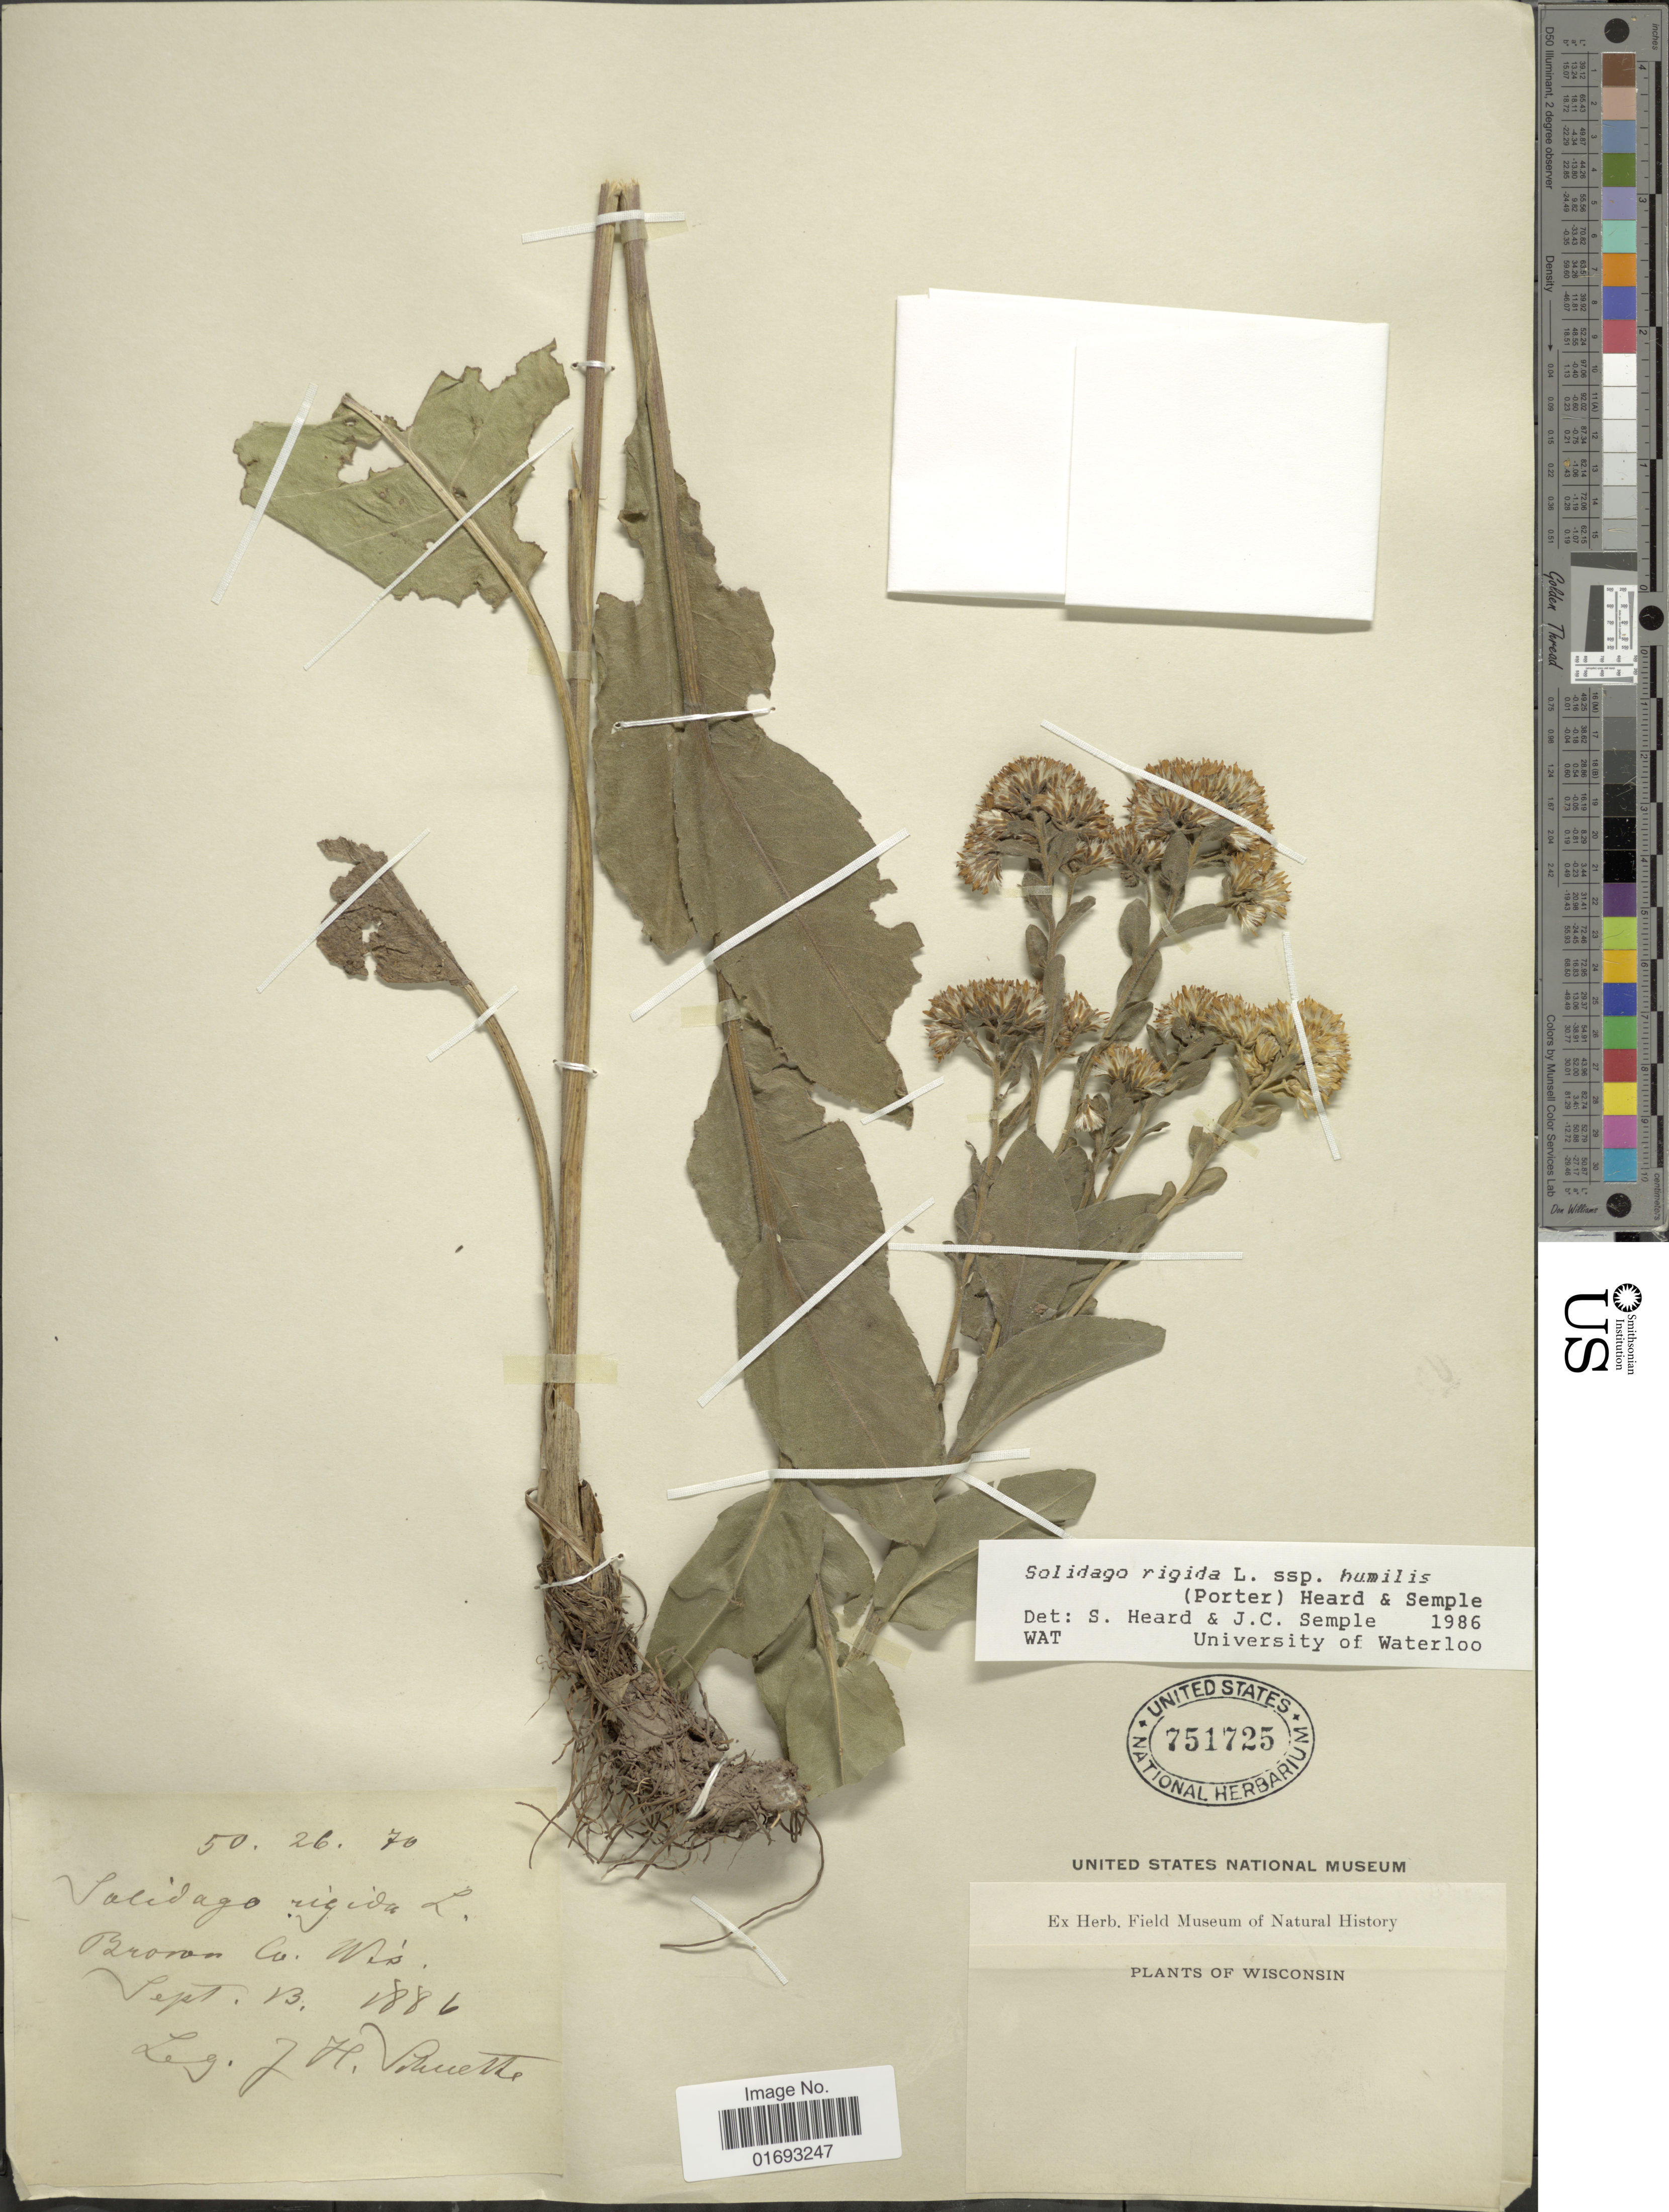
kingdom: Plantae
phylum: Tracheophyta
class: Magnoliopsida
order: Asterales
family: Asteraceae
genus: Oligoneuron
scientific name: Oligoneuron rigidum var. humile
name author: (Porter) G.L. Nesom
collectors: J. Voliuette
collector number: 502670*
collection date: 1886-09-13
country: United States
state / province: Wisconsin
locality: Broom Co.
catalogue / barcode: US 751725